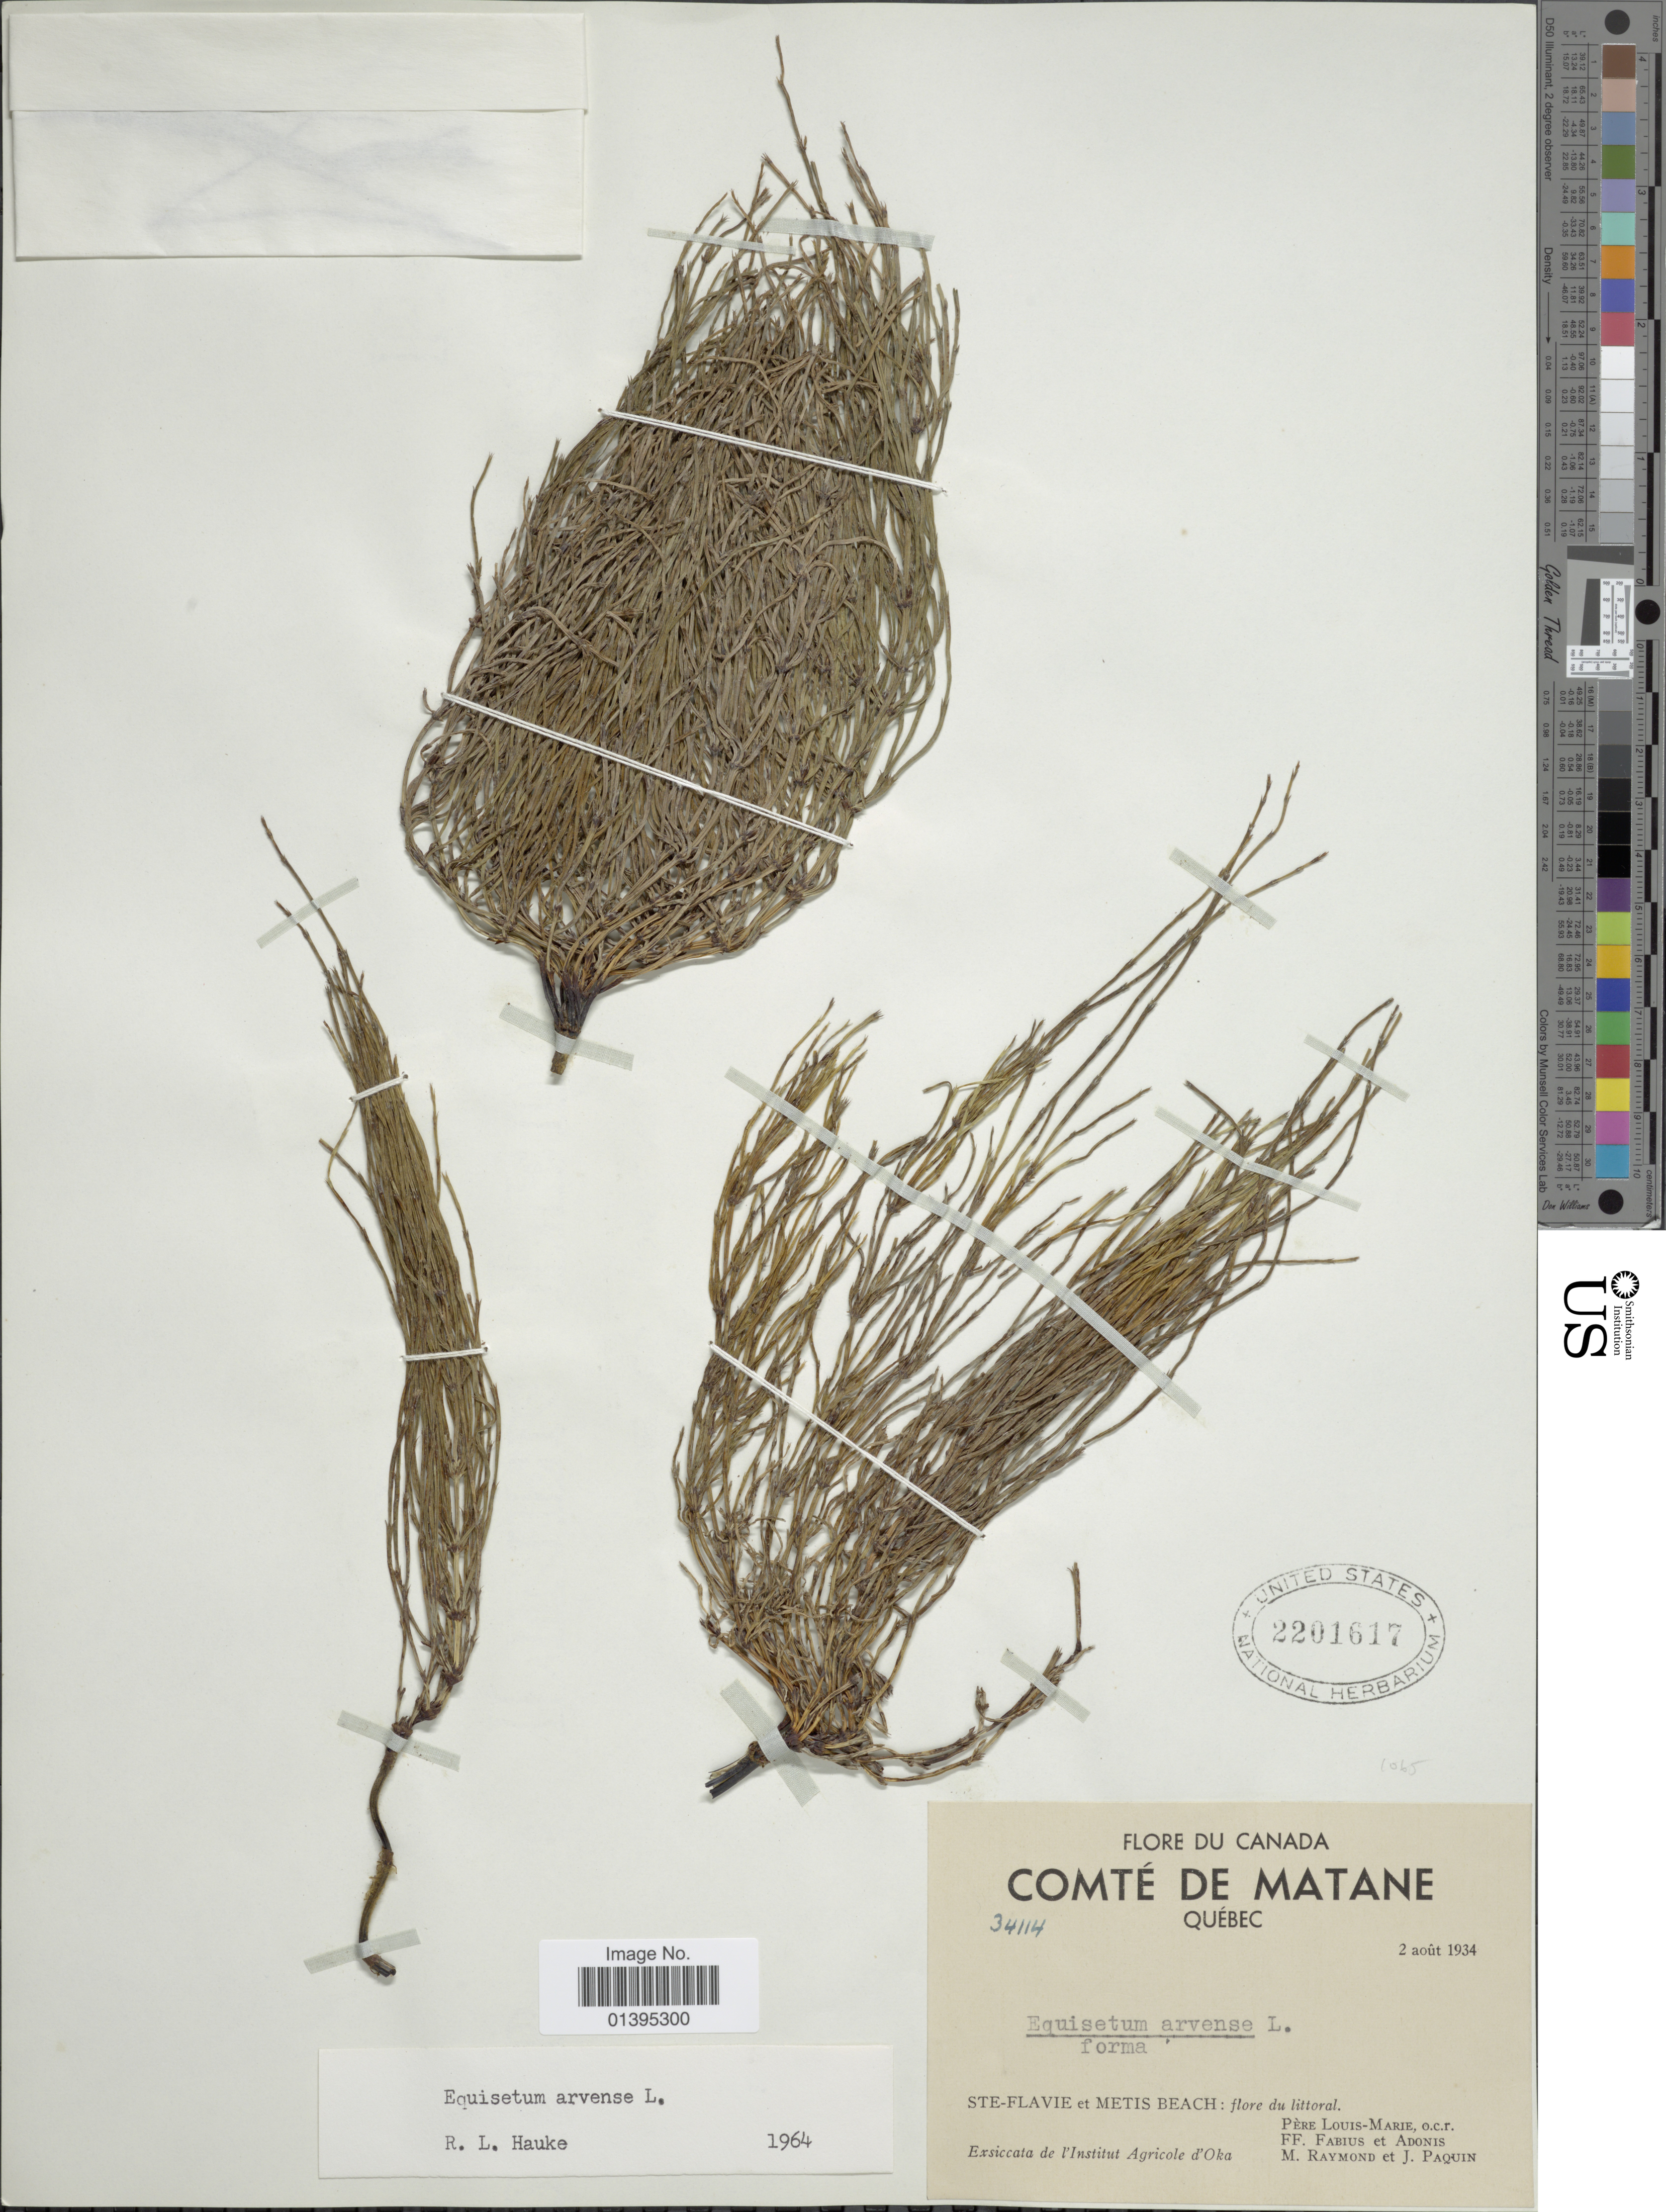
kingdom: Plantae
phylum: Tracheophyta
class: Polypodiopsida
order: Equisetales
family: Equisetaceae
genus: Equisetum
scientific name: Equisetum arvense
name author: L.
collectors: L.-M. LaLonde, F. Fabius, Adonis, M. Raymond & J. Paquin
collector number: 34114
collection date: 1934-08-02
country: Canada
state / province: Quebec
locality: Comte de Matane. Ste-Flavine et Metis Beach: flore du littoral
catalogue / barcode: US 2201617